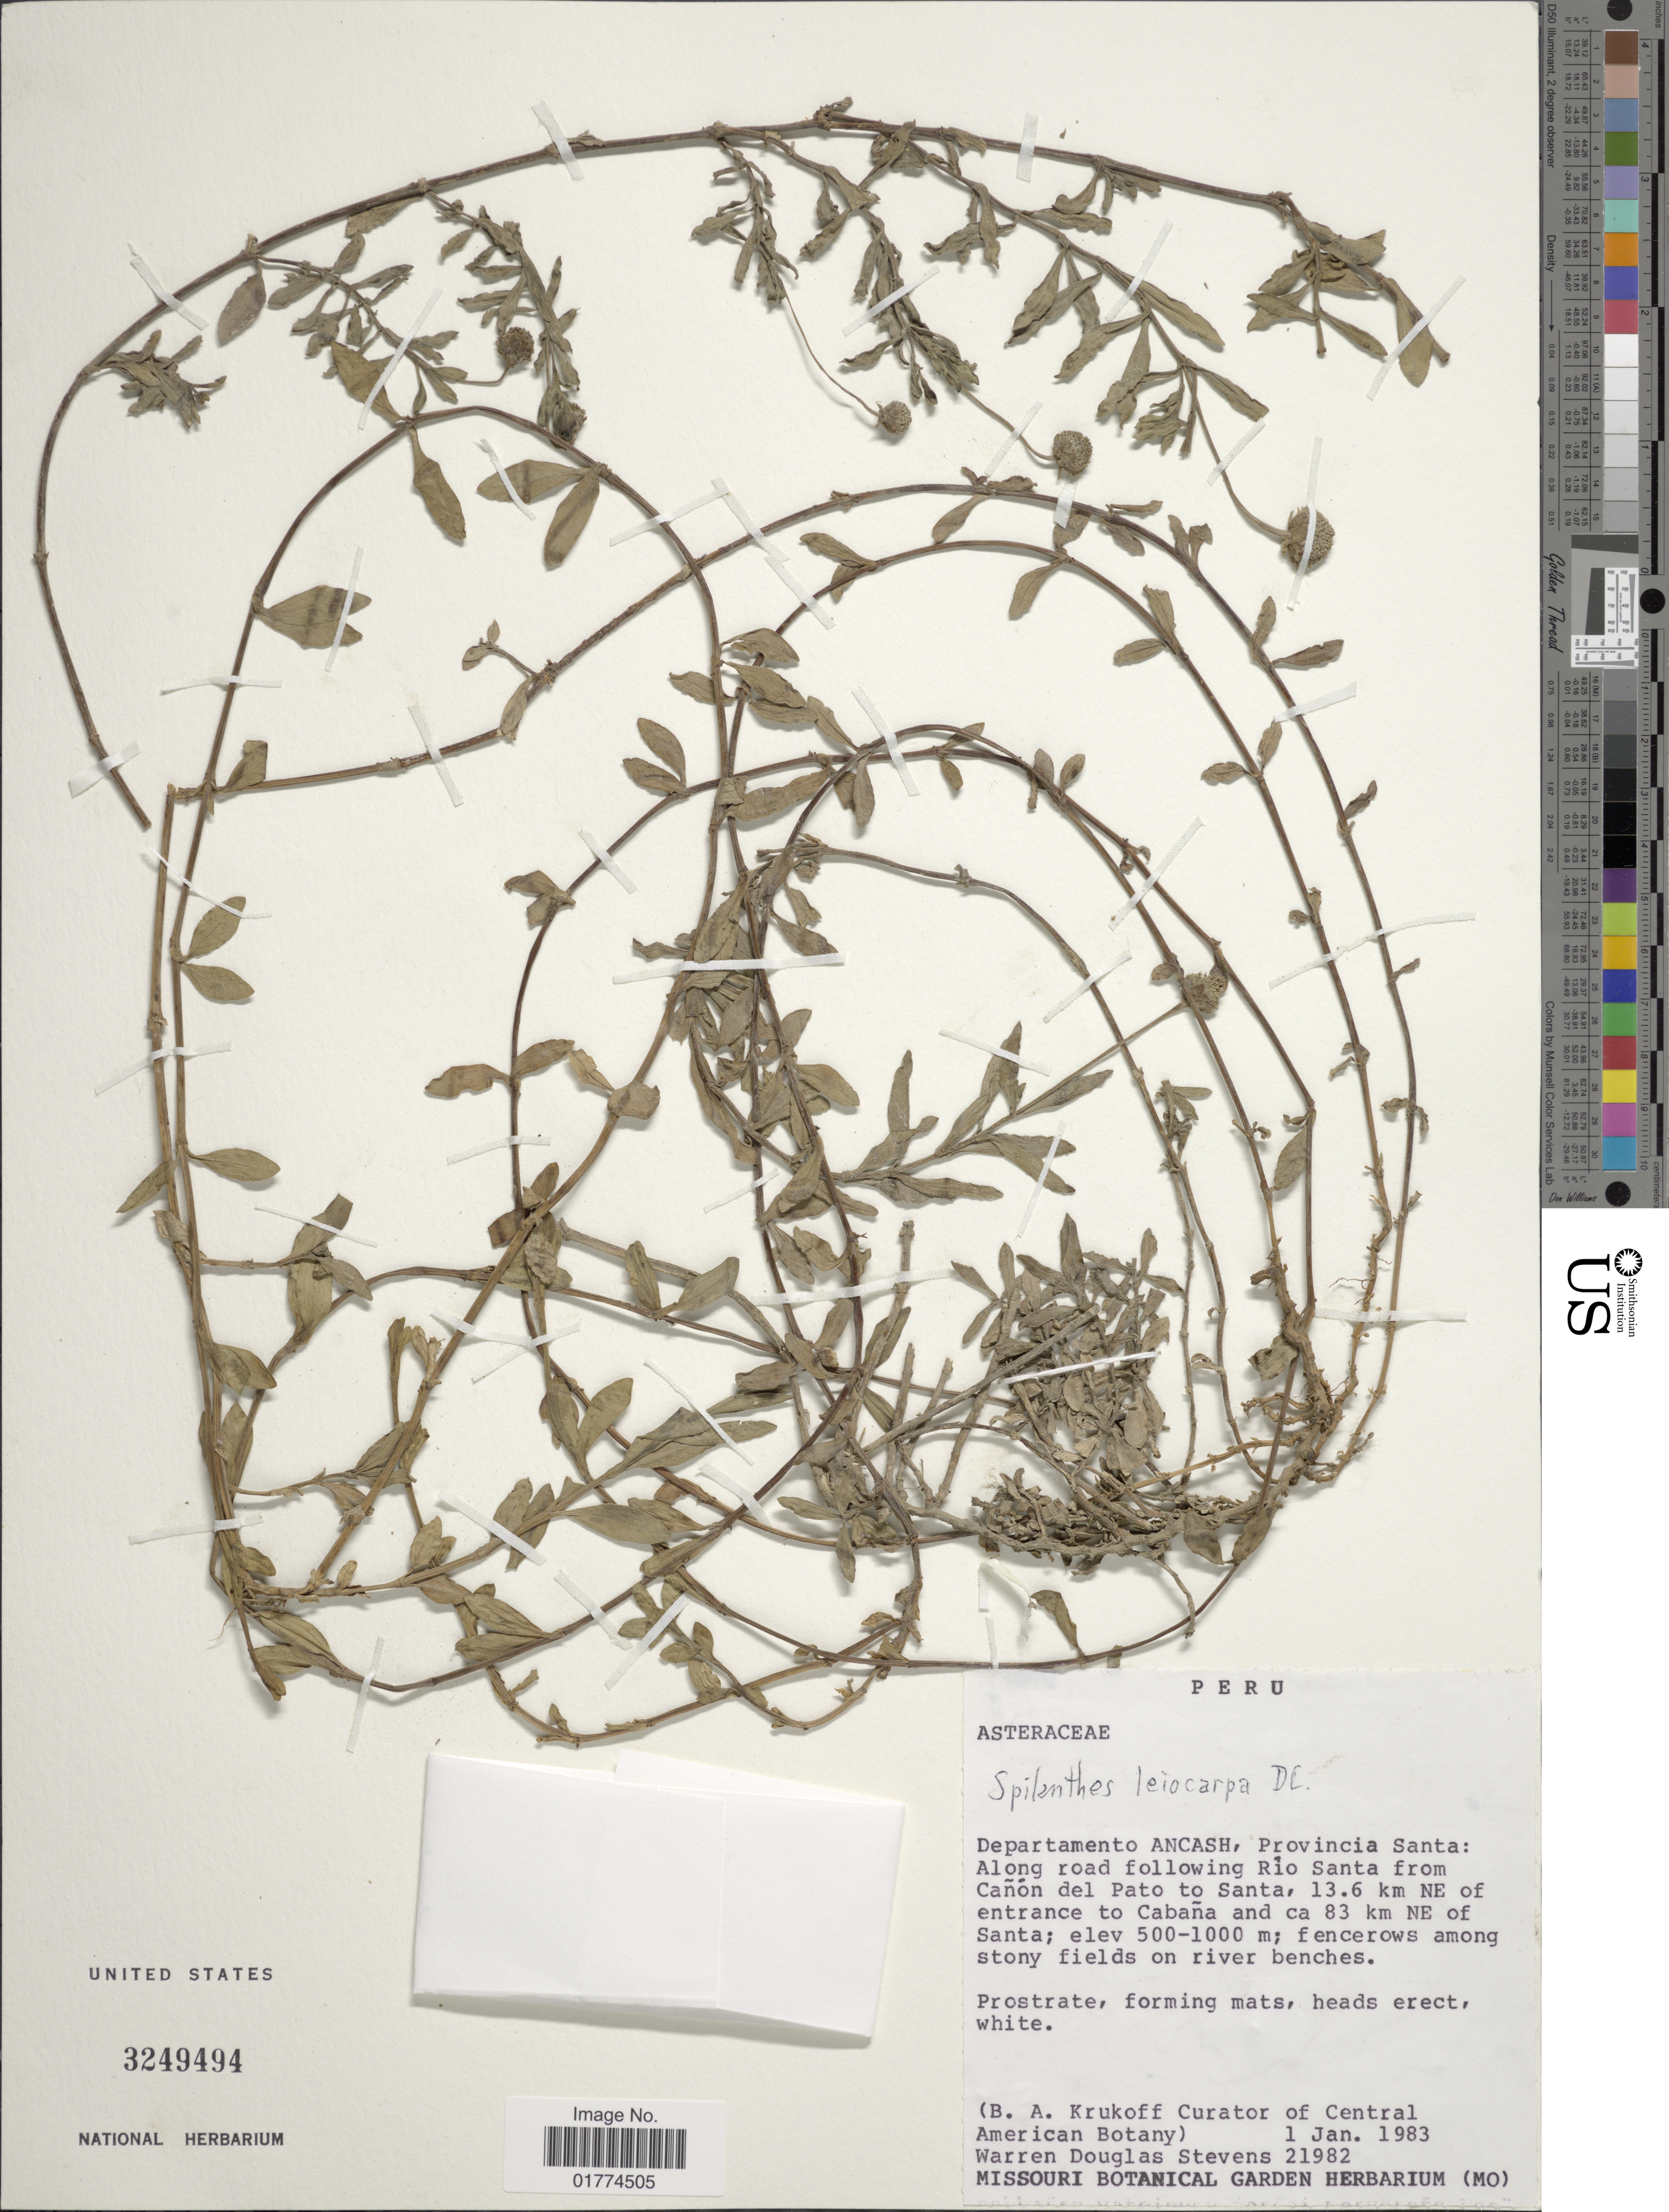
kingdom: Plantae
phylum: Tracheophyta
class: Magnoliopsida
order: Asterales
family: Asteraceae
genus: Spilanthes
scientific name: Spilanthes leiocarpa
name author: DC.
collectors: B. A. Krukoff & W. D. Stevens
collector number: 21982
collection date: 1983-01-01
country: Peru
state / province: Ancash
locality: Provincia Santa: Along road following Río Santa from Cañon del Pato to Santa, 13.6 km NE of entrance to Cabaña and ca 83 km NE of Santa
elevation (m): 500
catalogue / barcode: US 3249494